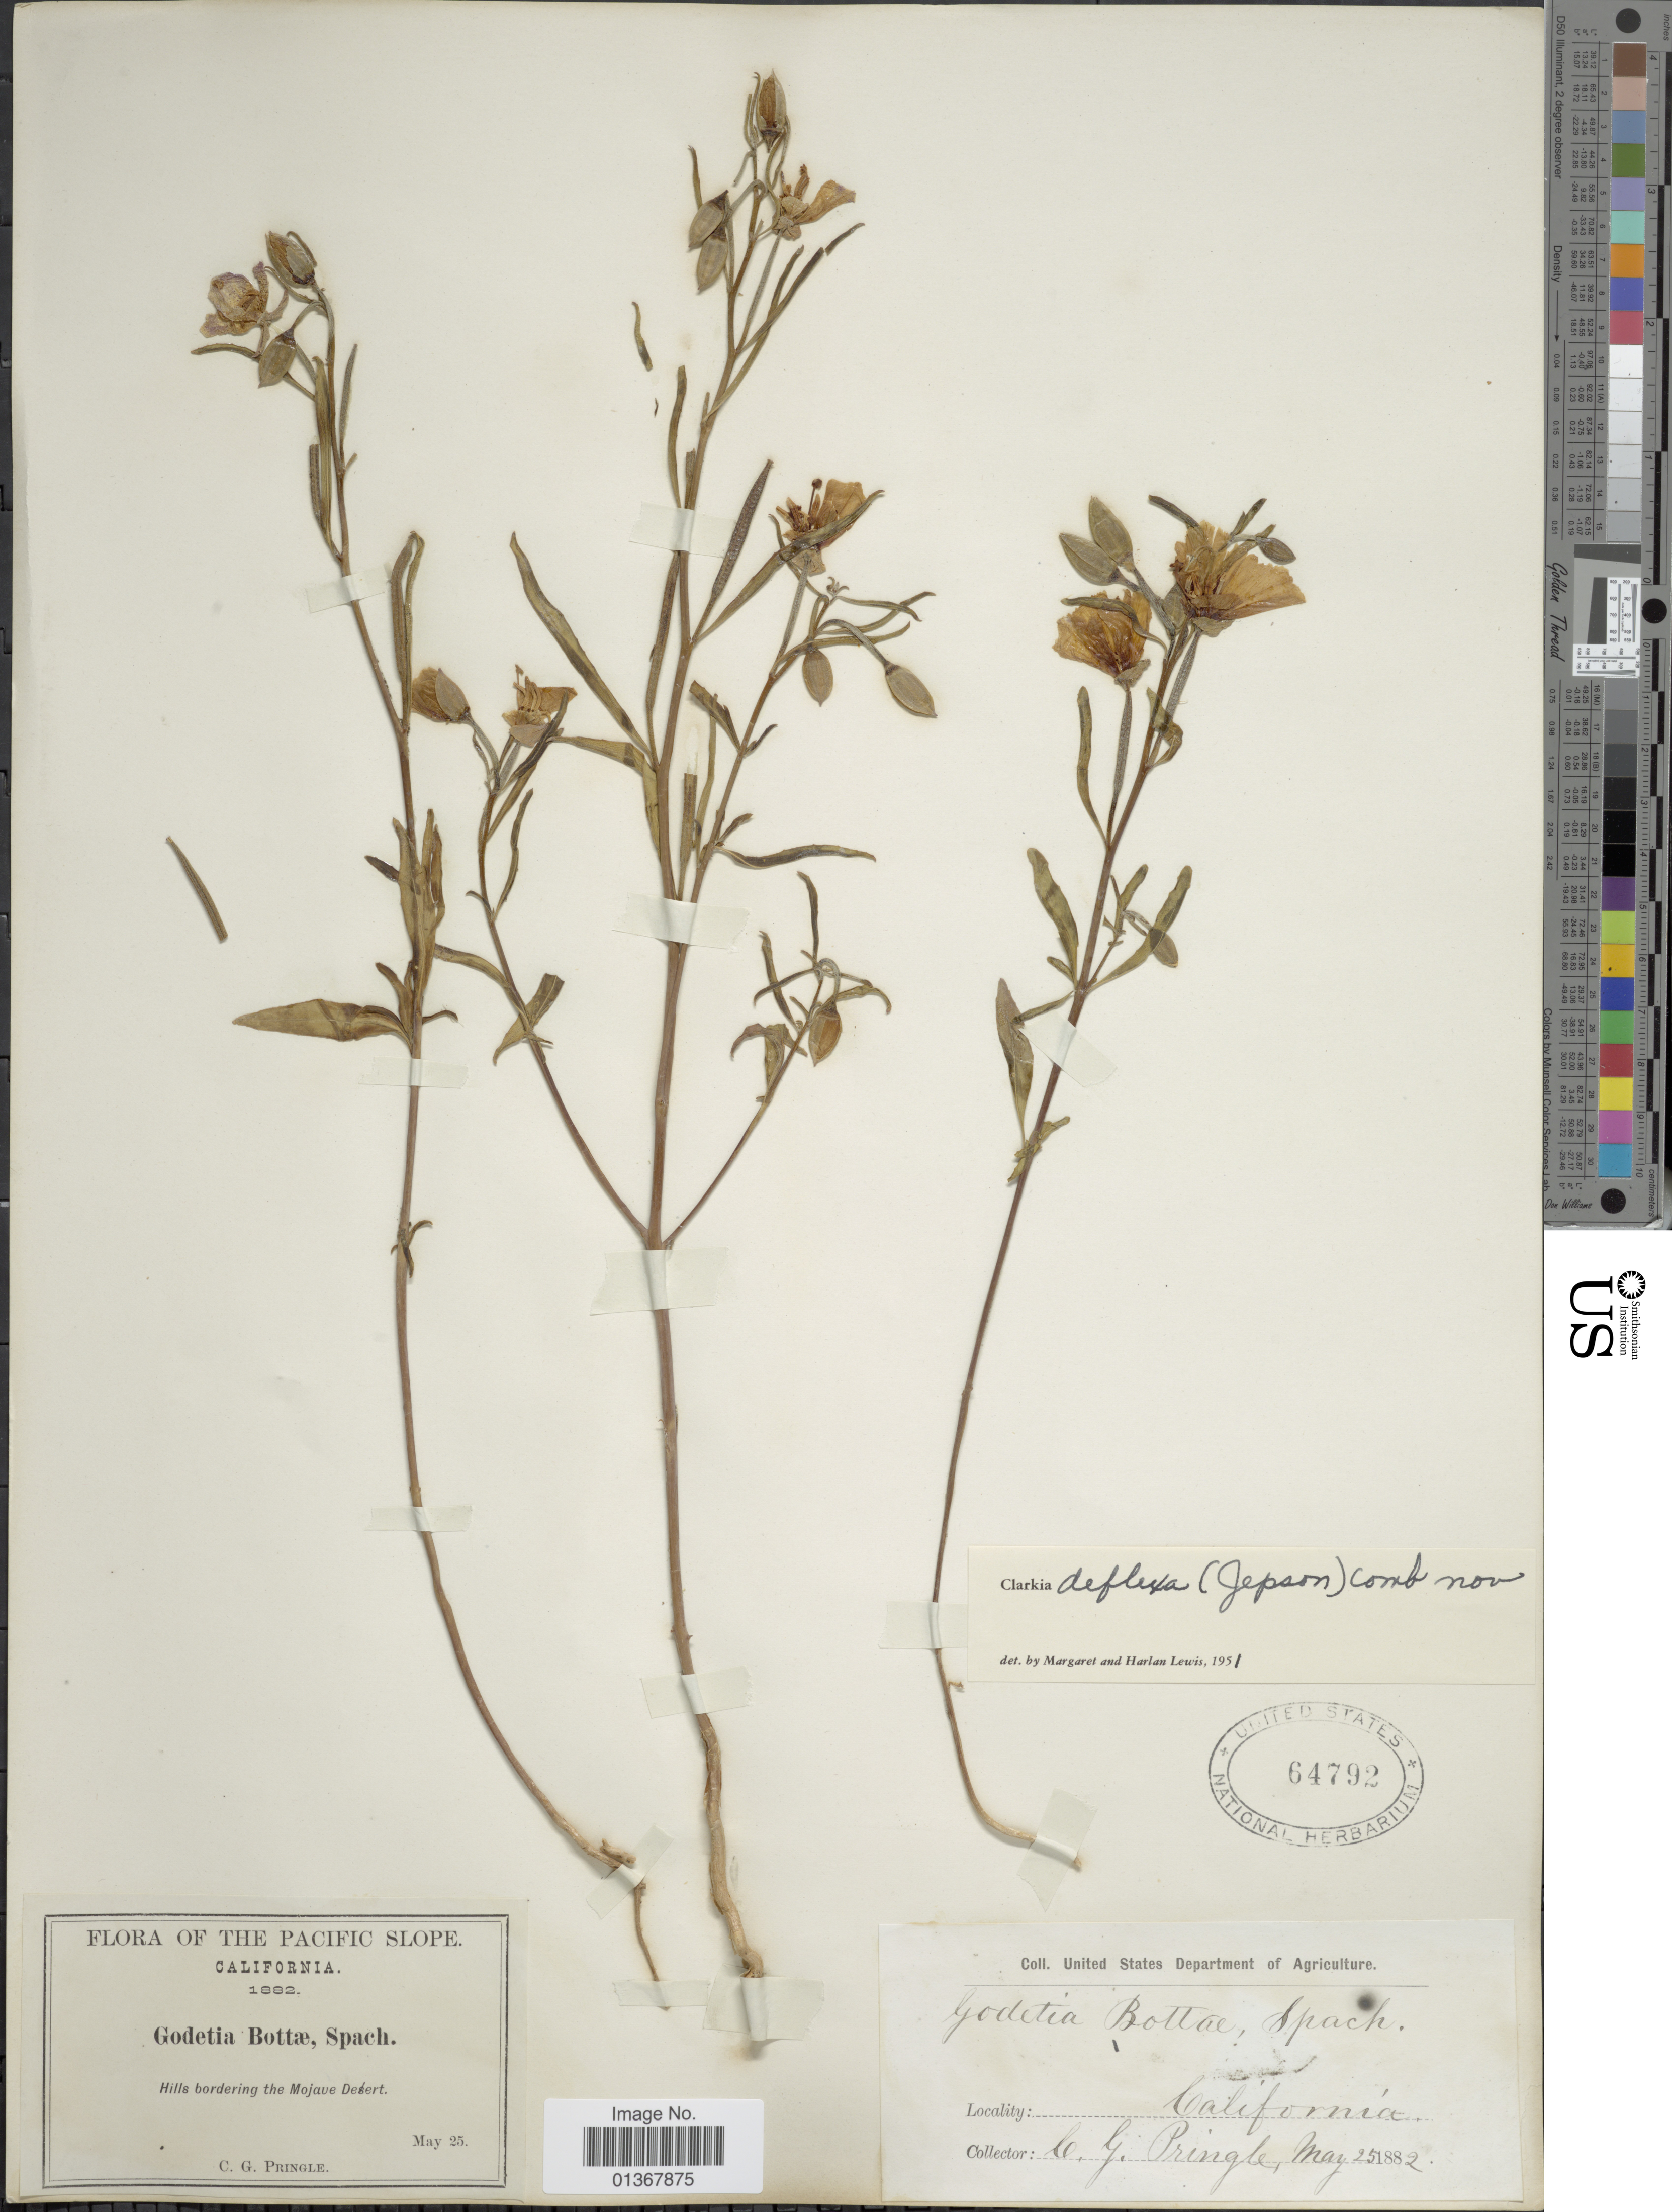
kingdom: Plantae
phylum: Tracheophyta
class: Magnoliopsida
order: Myrtales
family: Onagraceae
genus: Clarkia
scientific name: Clarkia bottae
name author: (Spach) F. H. Lewis & M.E. Lewis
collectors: C. G. Pringle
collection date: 1882-05-25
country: United States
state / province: California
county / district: San Bernardino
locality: The Pacific Slope, Hills bordering the Mojave Desert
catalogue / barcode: US 64792